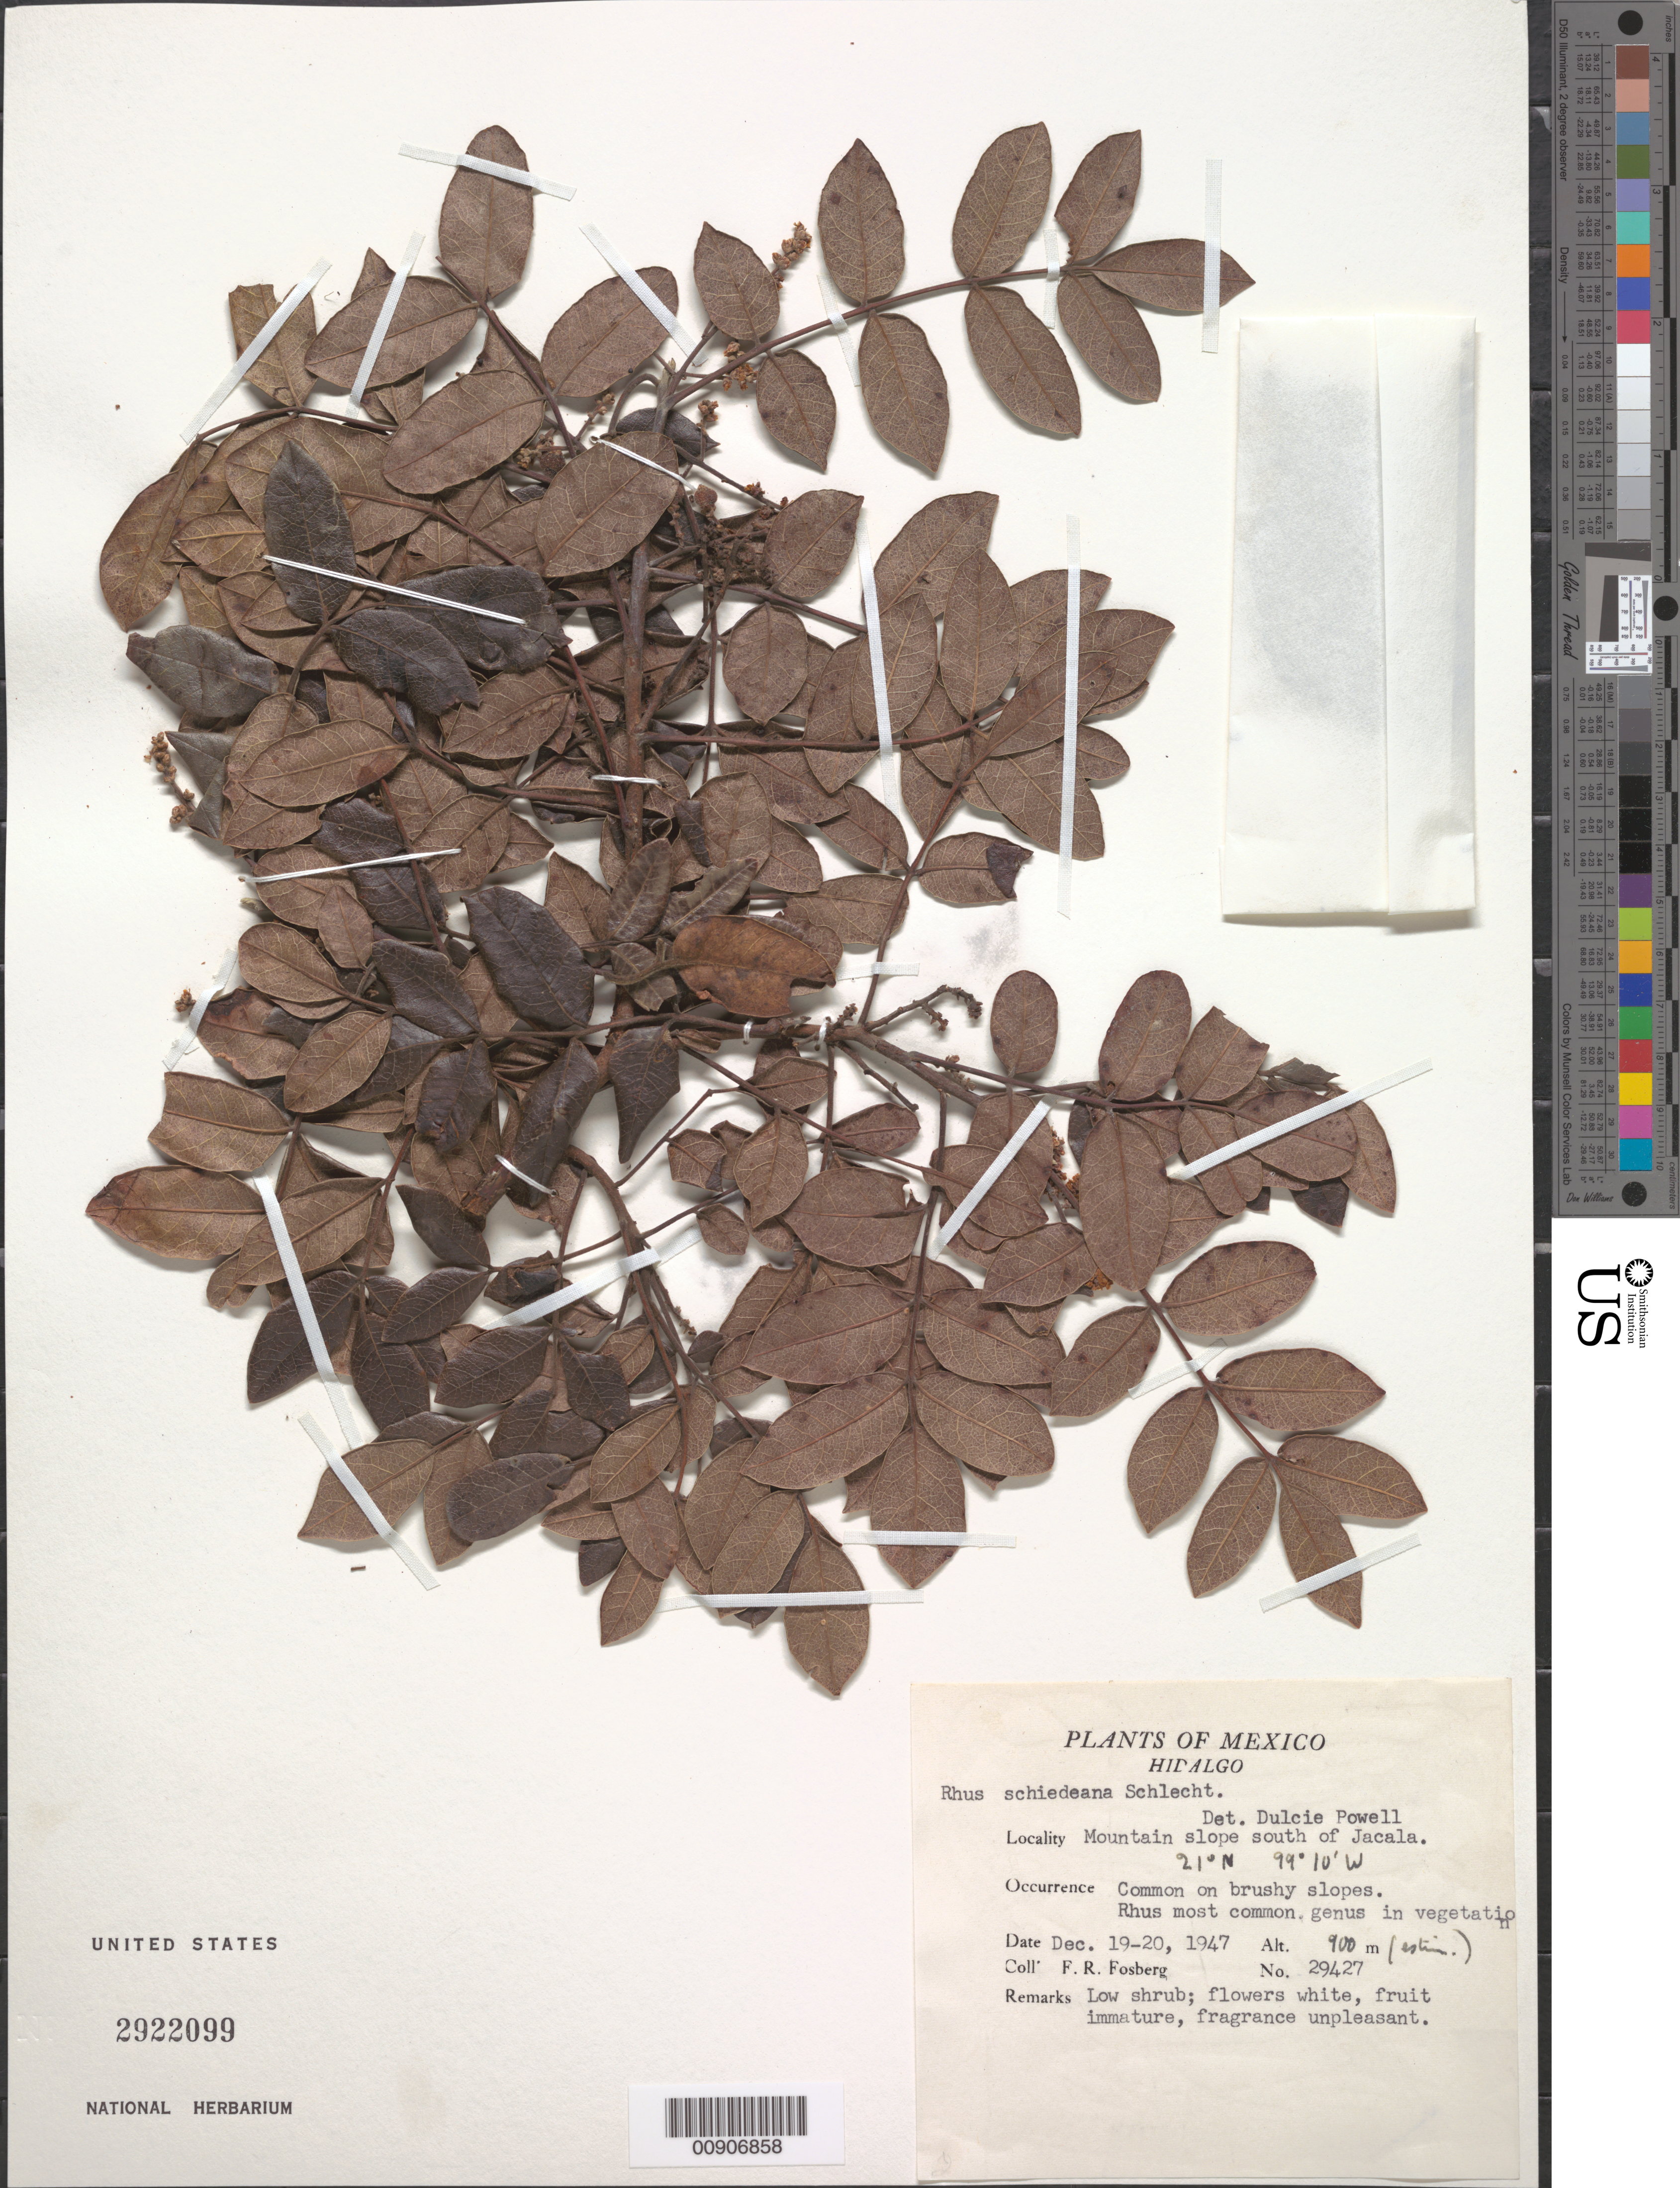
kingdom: Plantae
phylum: Tracheophyta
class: Magnoliopsida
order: Sapindales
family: Anacardiaceae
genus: Rhus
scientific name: Rhus schiedeana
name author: Schltdl.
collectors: F. R. Fosberg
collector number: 29427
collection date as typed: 19 Dec 1947 to 20 Dec 1947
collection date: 1947-12-19/1947-12-20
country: Mexico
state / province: Hidalgo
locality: Hidalgo: Mountain slope south of Jacala.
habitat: Common on brushy slopes. Rhus most common genus in vegetation.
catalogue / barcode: US 2922099